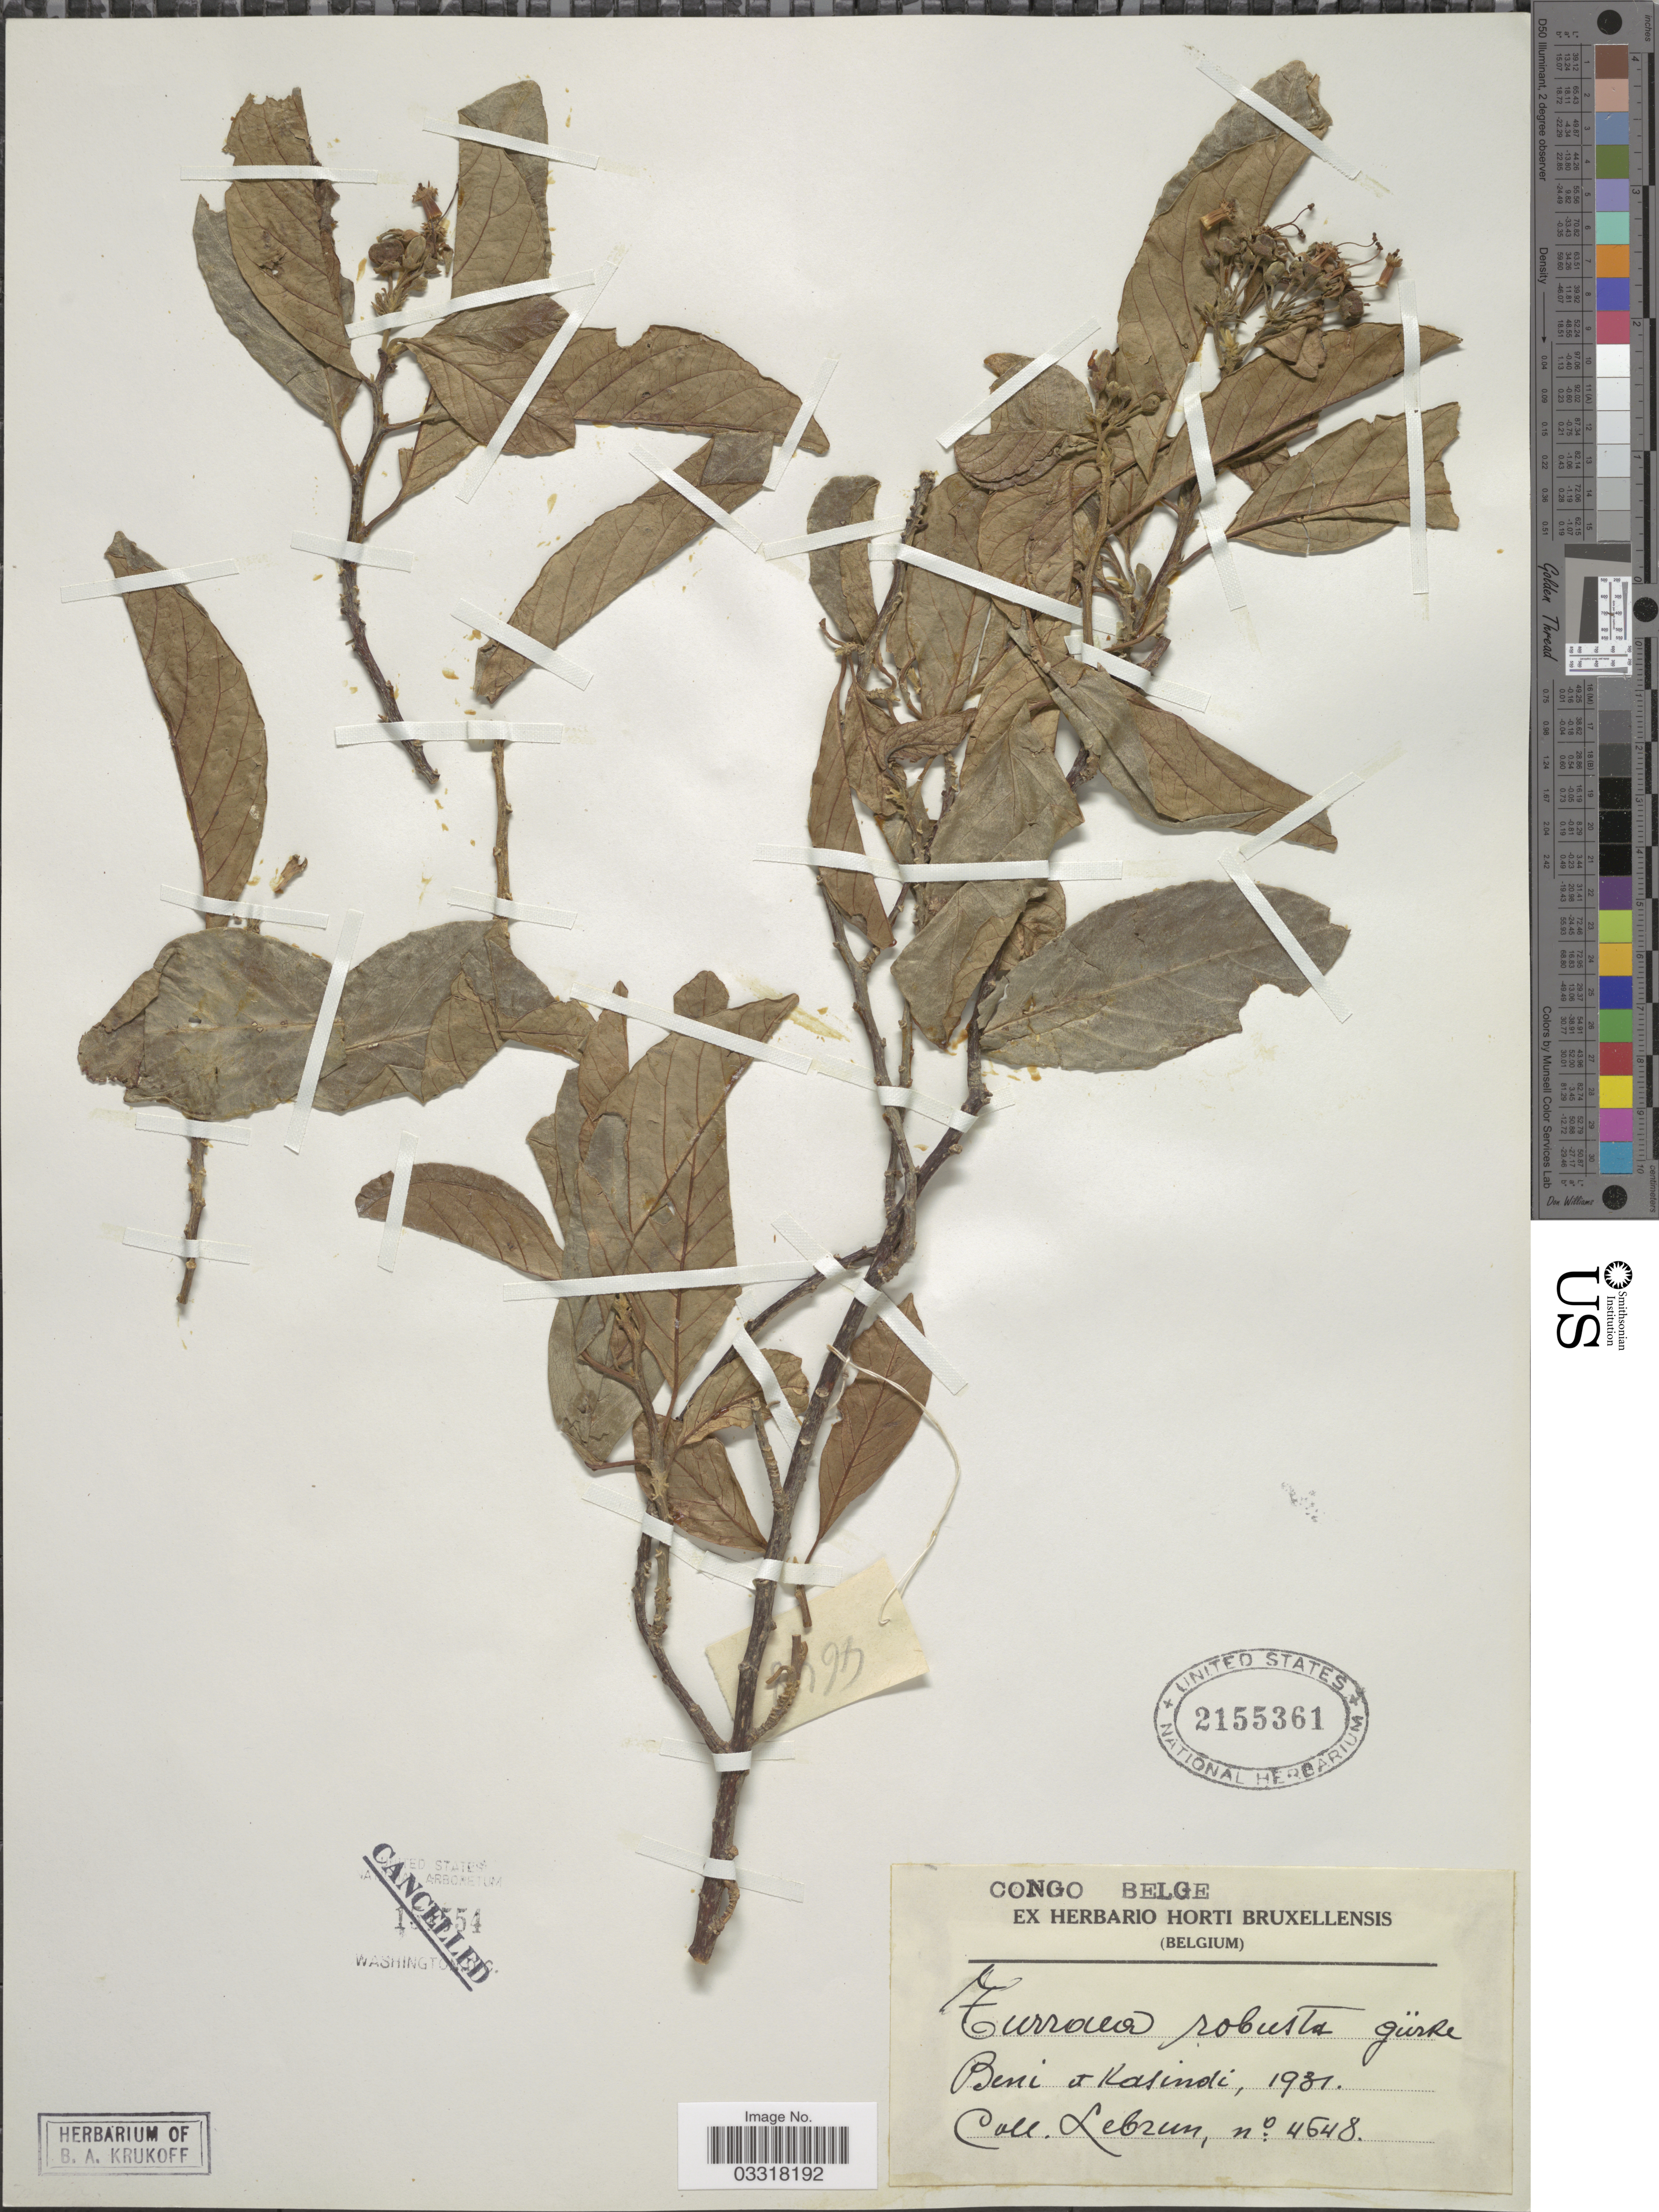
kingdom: Plantae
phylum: Tracheophyta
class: Magnoliopsida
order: Sapindales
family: Meliaceae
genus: Turraea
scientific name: Turraea robusta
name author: Gürke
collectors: J.A. Lebrun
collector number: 4648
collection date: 1931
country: Congo, Democratic Republic of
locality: Congo Belge. Beni et Kasindi.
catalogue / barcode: US 2155361